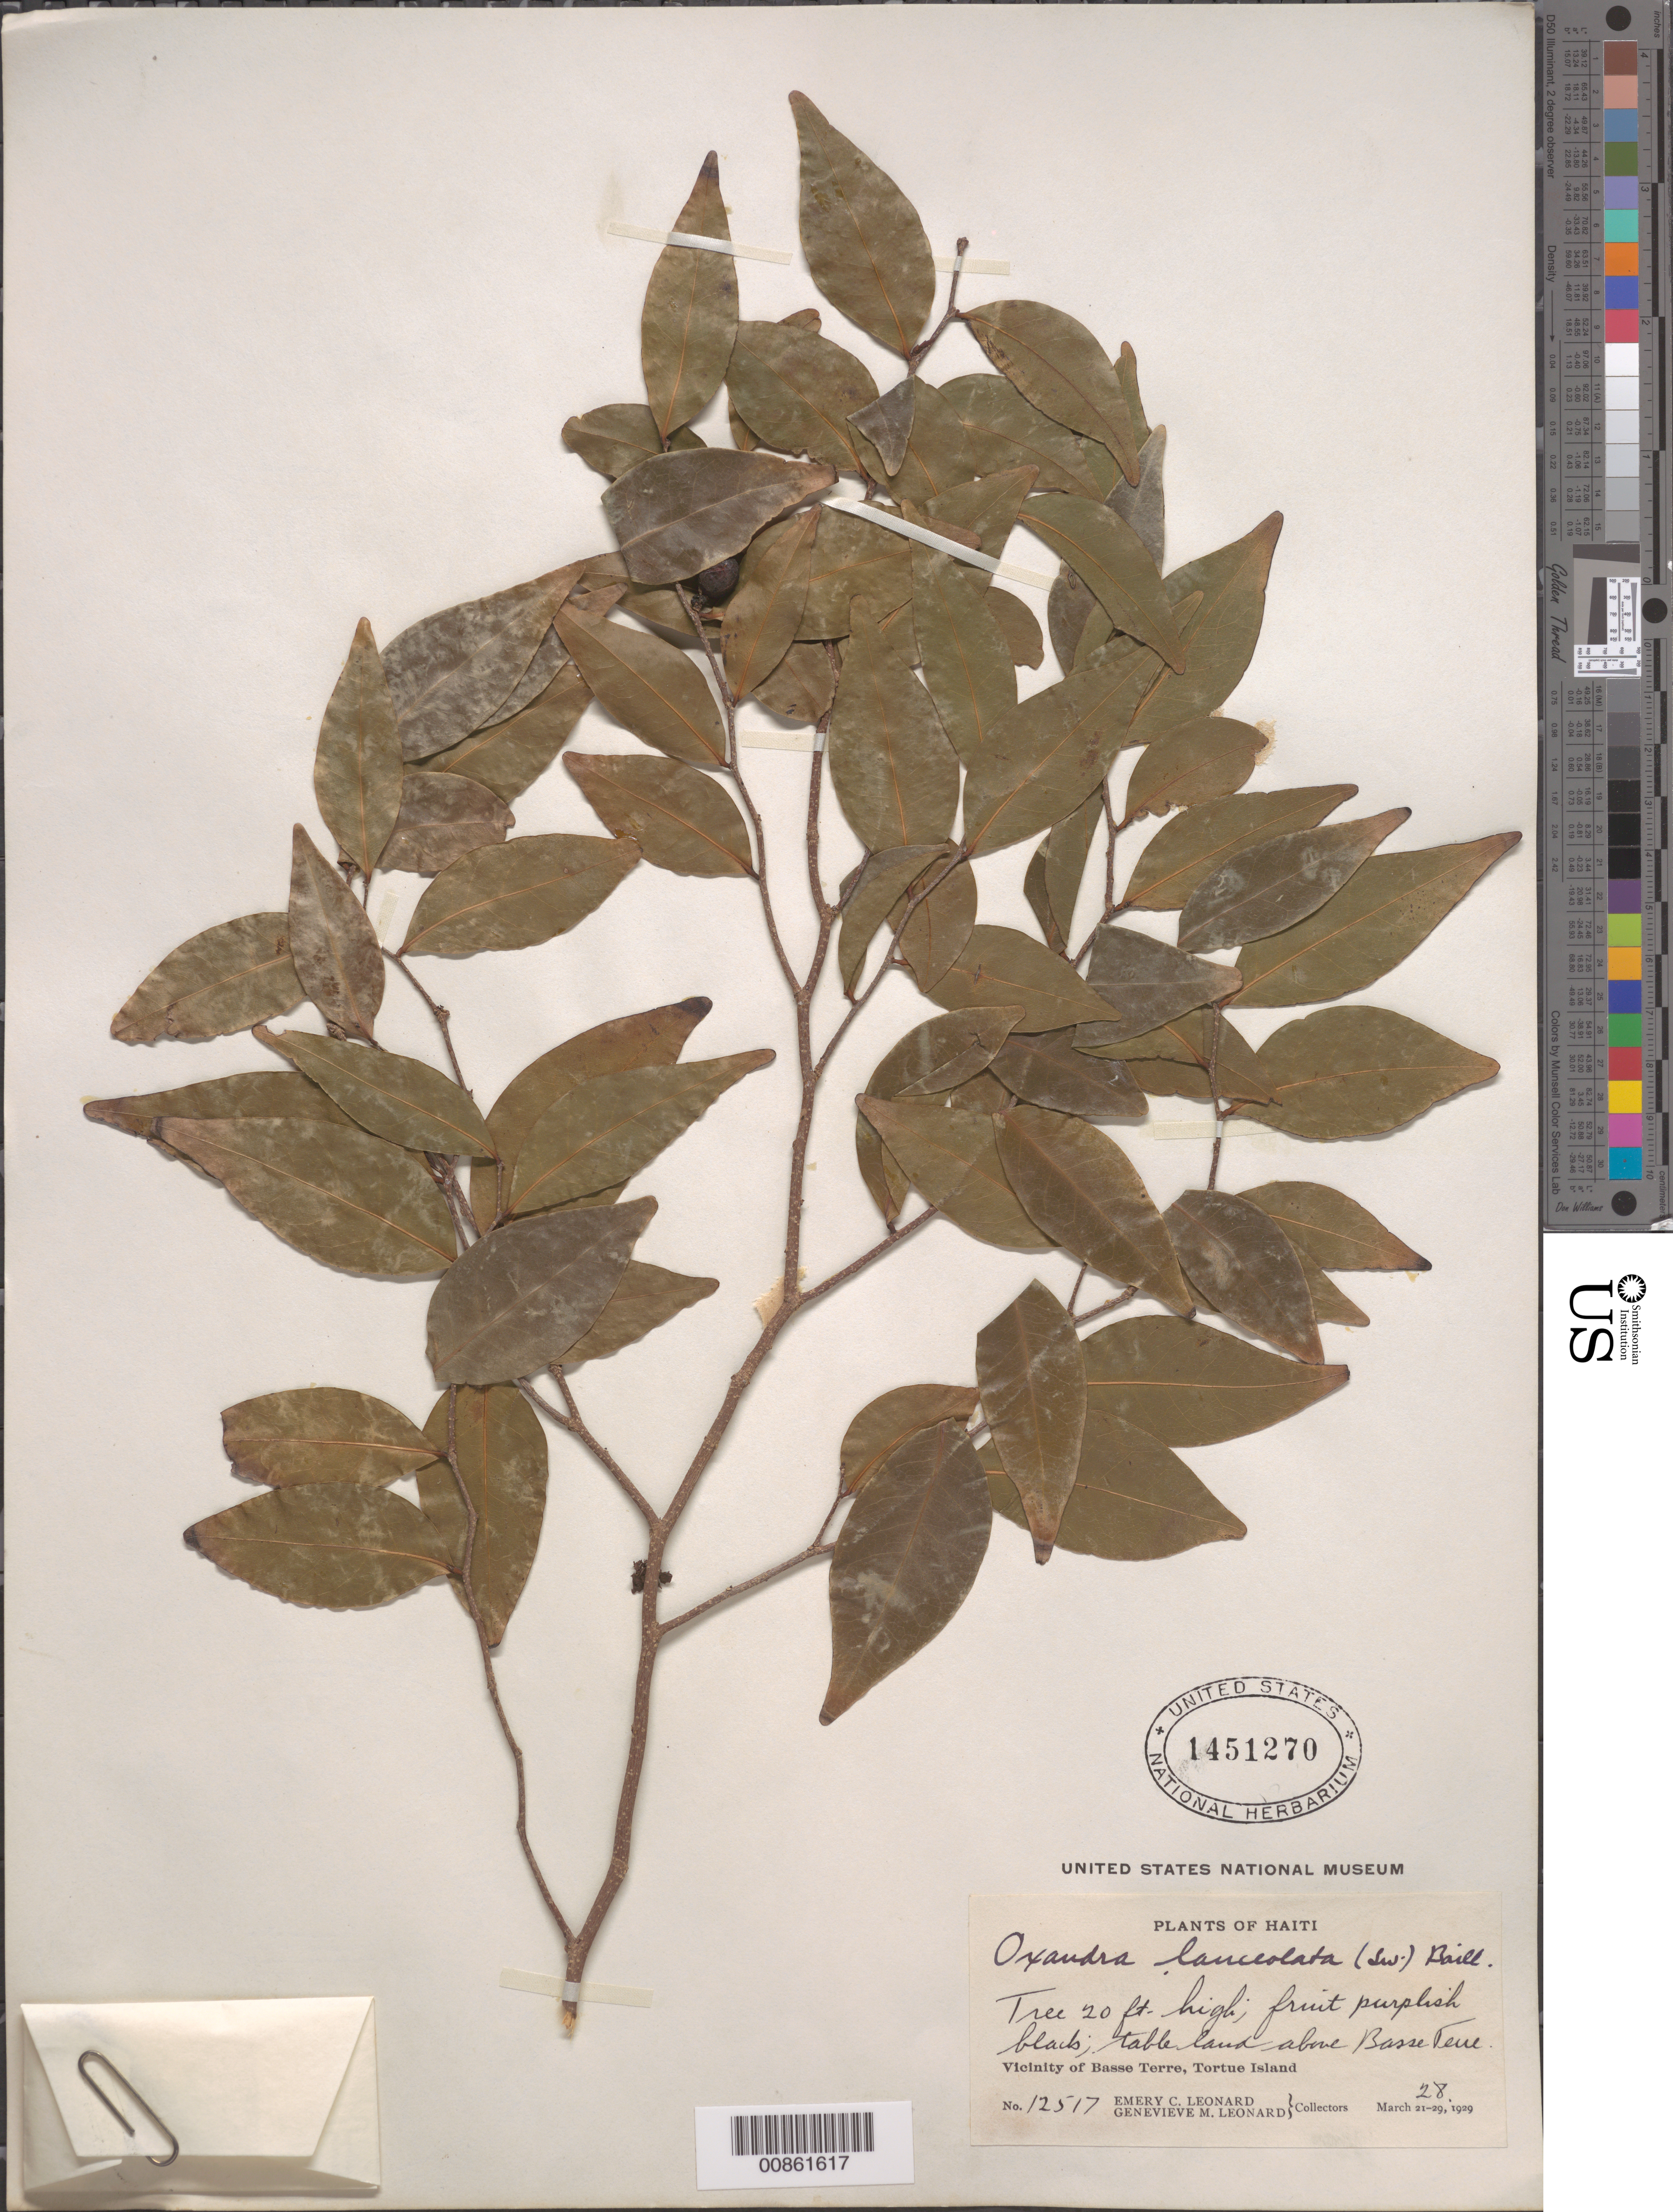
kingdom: Plantae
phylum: Tracheophyta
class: Magnoliopsida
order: Magnoliales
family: Annonaceae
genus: Oxandra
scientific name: Oxandra lanceolata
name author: (Sw.) Baill.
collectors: E. C. Leonard & G. M. Leonard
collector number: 12517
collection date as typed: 28 Mar 1929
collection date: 1929-03-28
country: Haiti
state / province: Nord-Óuest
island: Île de la Tortue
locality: Table land above Basse Terre, Tortue Island.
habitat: Table land.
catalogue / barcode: US 1451270